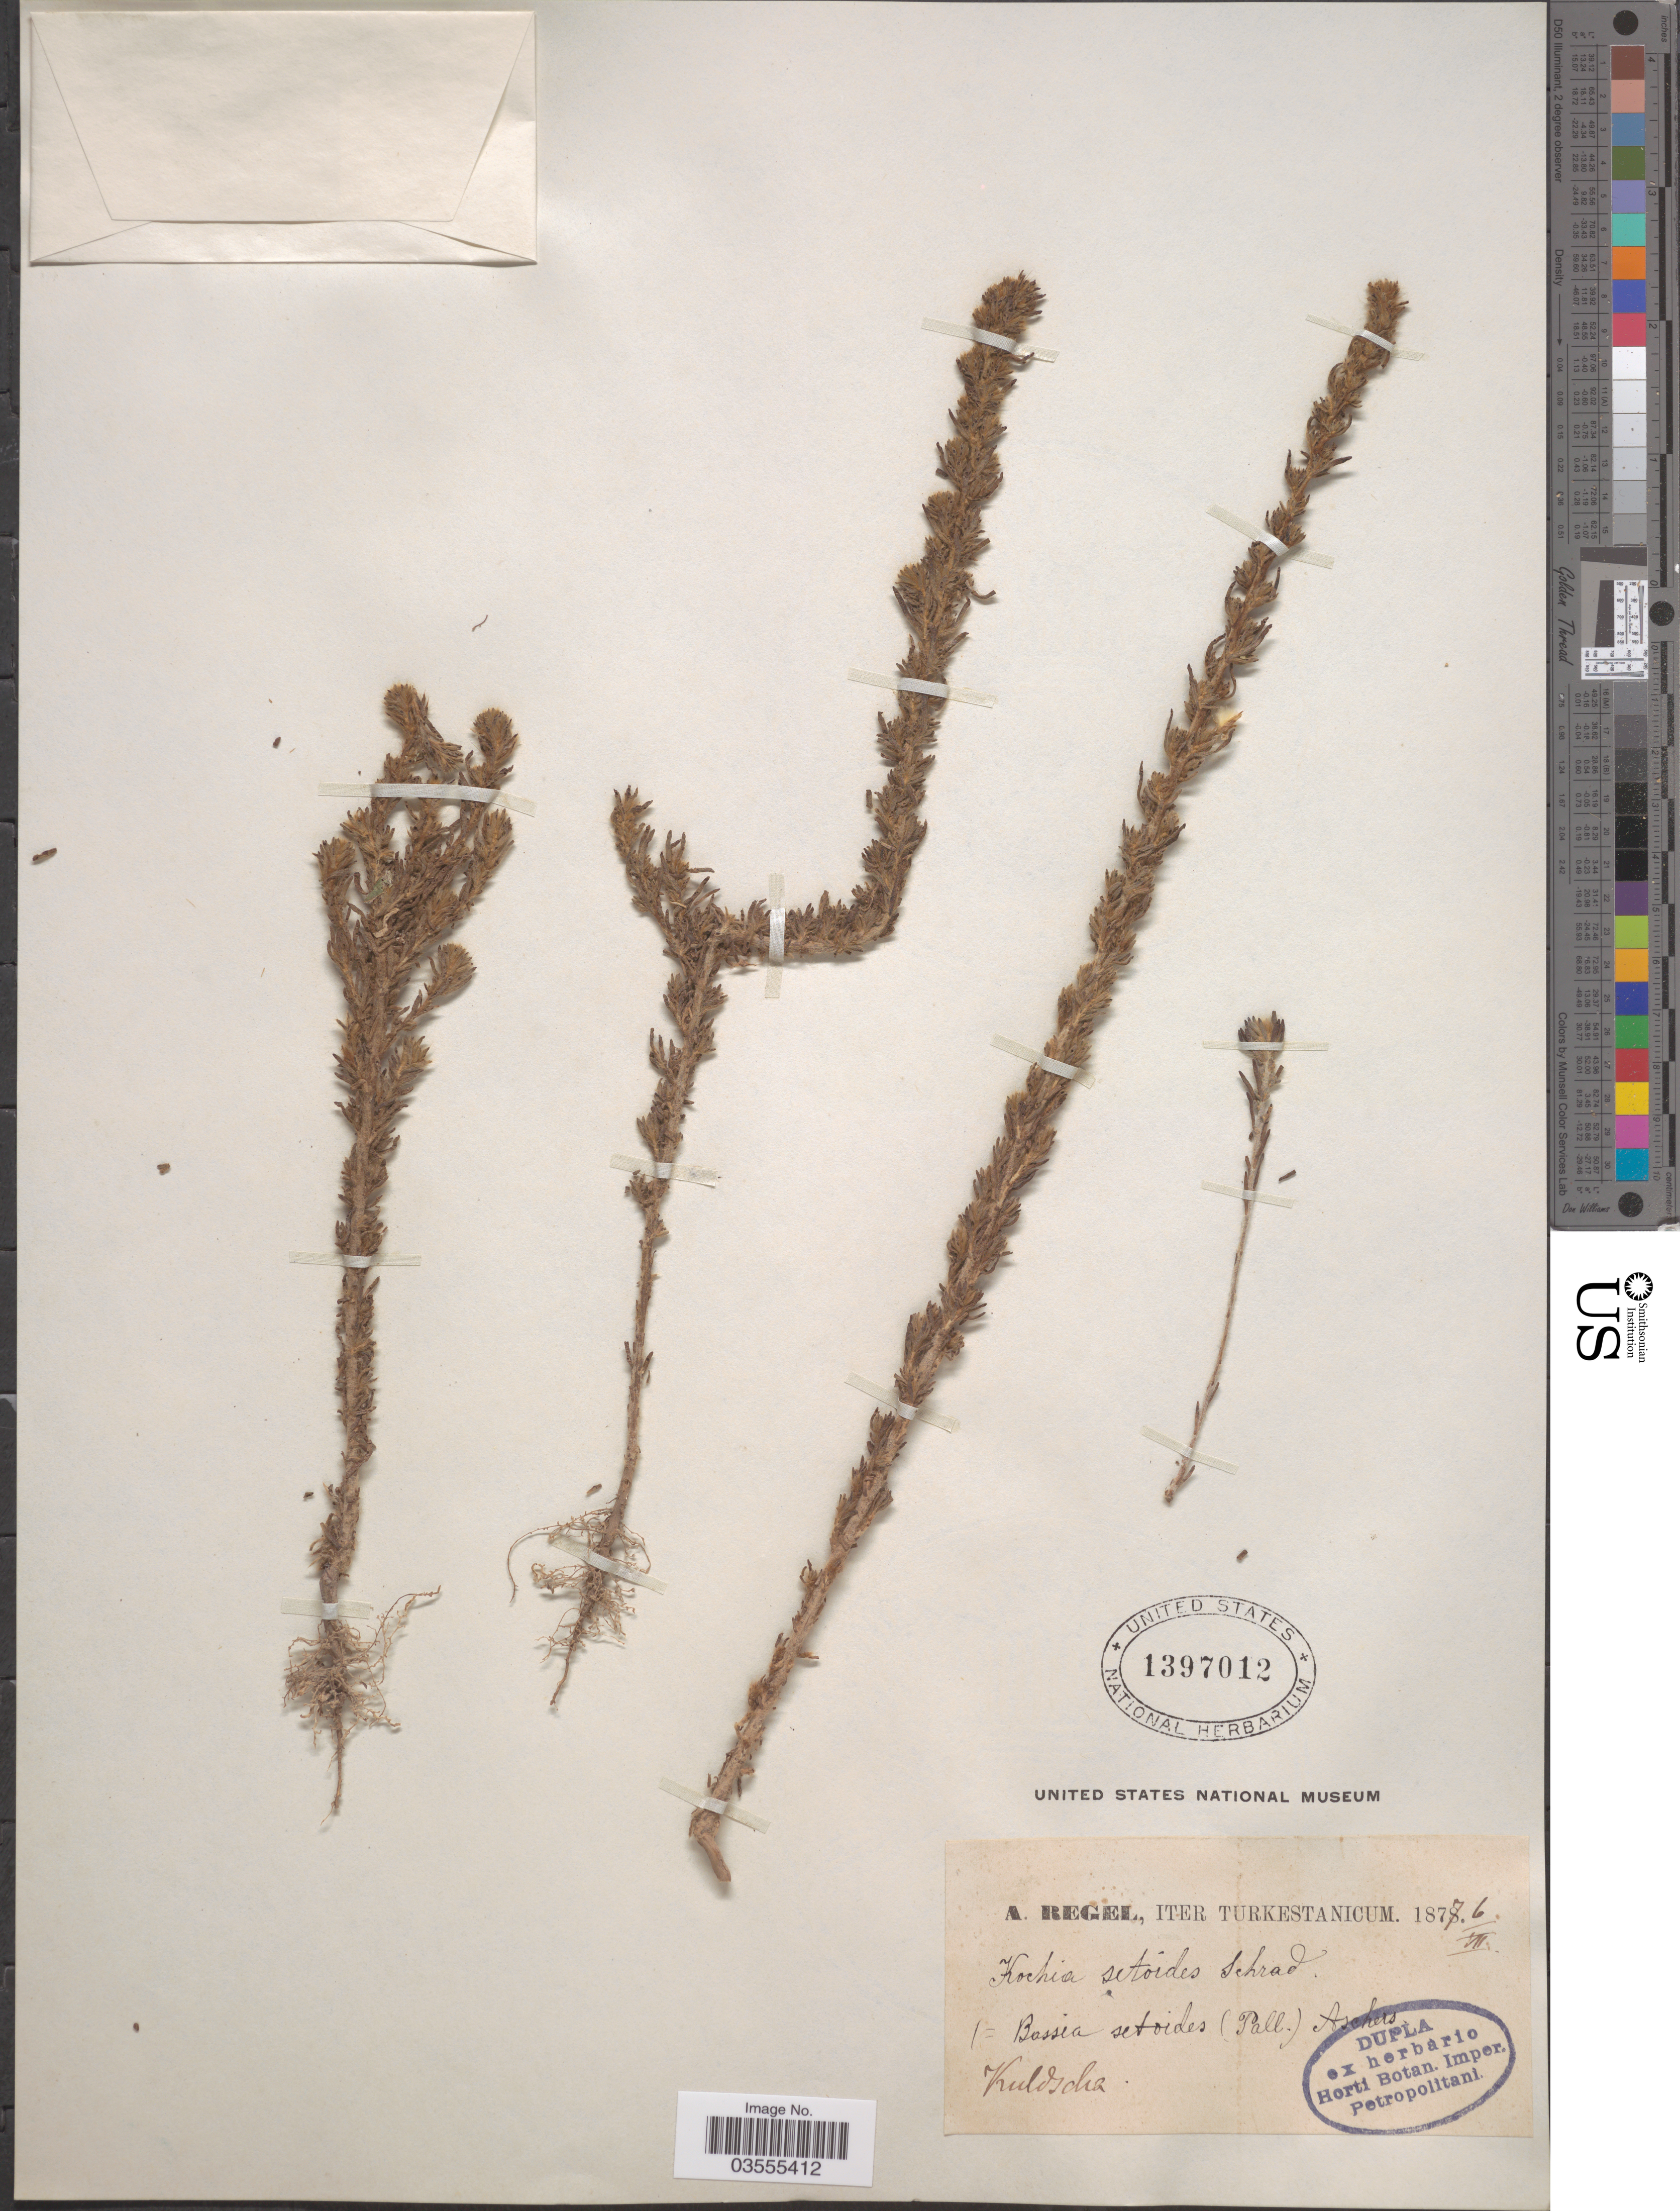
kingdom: Plantae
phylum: Tracheophyta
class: Magnoliopsida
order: Caryophyllales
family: Amaranthaceae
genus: Grubovia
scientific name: Grubovia sedoides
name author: (Pall.) G.L. Chu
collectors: A. Regel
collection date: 1877-07-06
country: China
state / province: Xinjiang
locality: Iter Turkestanicum. Kuldscha.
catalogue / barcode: US 1397012